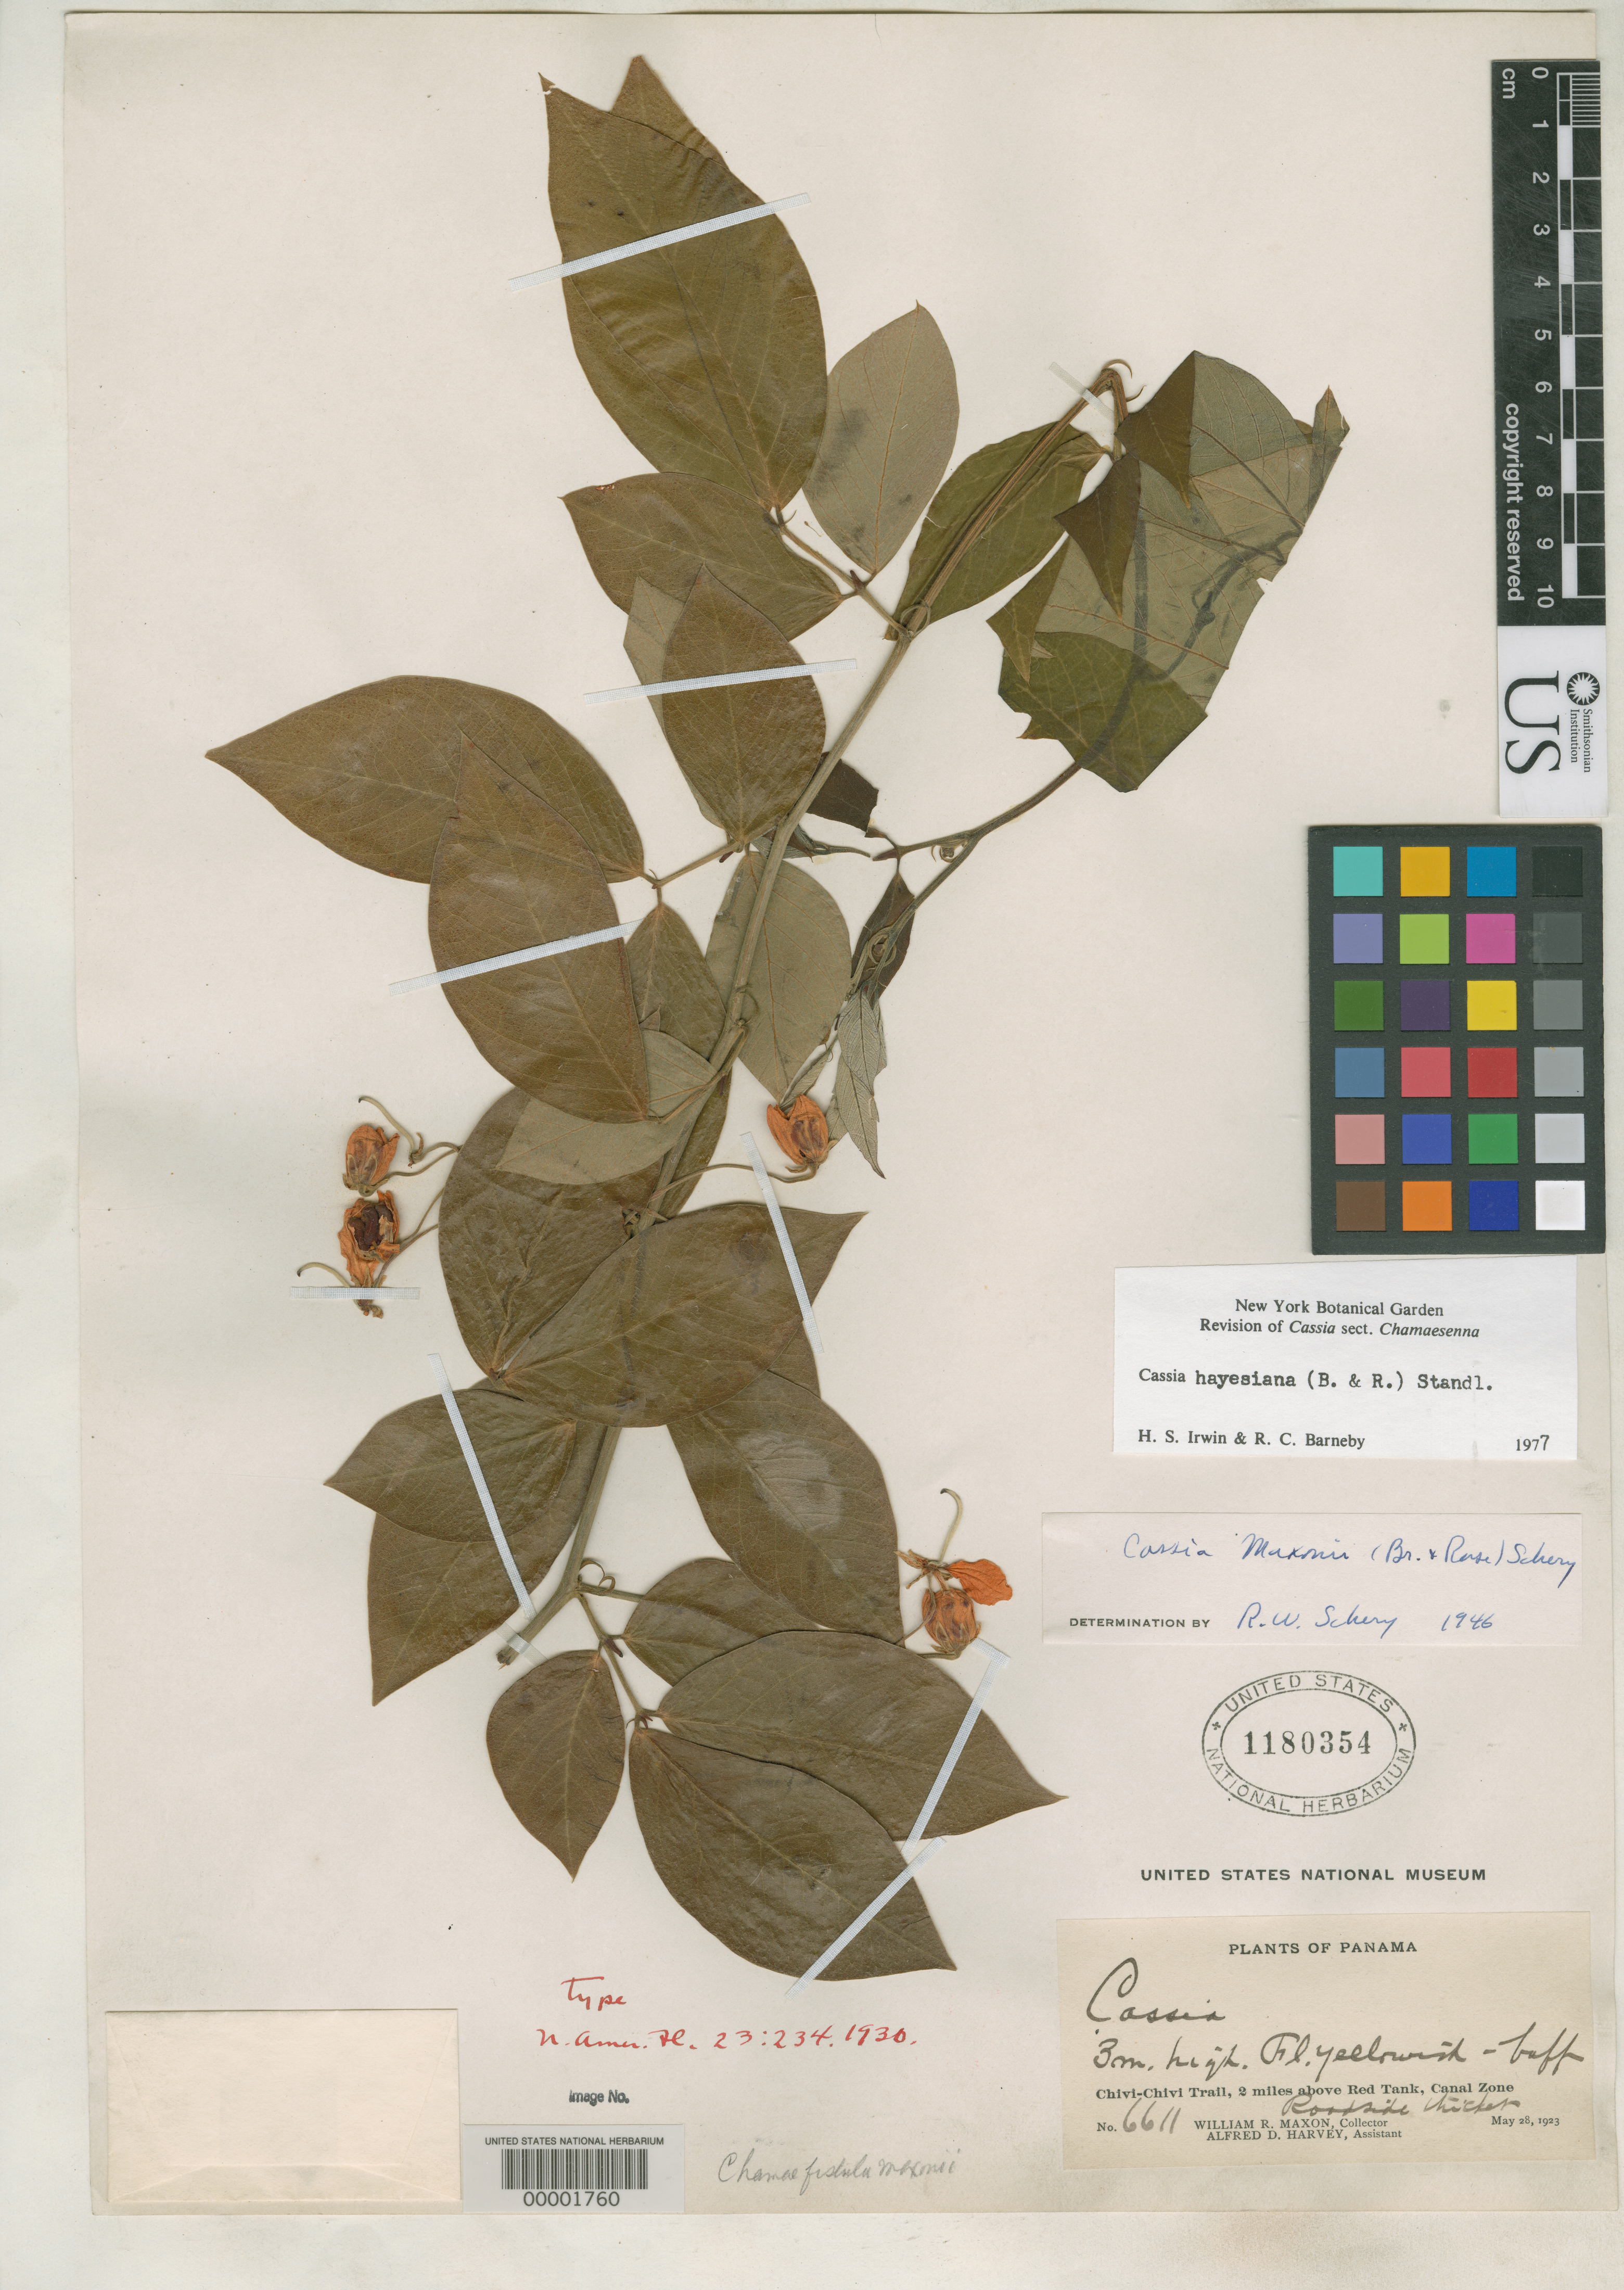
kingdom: Plantae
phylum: Tracheophyta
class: Magnoliopsida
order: Fabales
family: Fabaceae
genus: Chamaefistula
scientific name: Chamaefistula maxonii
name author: Britton & Rose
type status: Type Collection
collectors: W. R. Maxon & A. D. Harvey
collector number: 6611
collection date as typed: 28 May 1923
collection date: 1923-05-28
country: Panama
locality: Chivi Chivi Trail.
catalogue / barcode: US 1180354